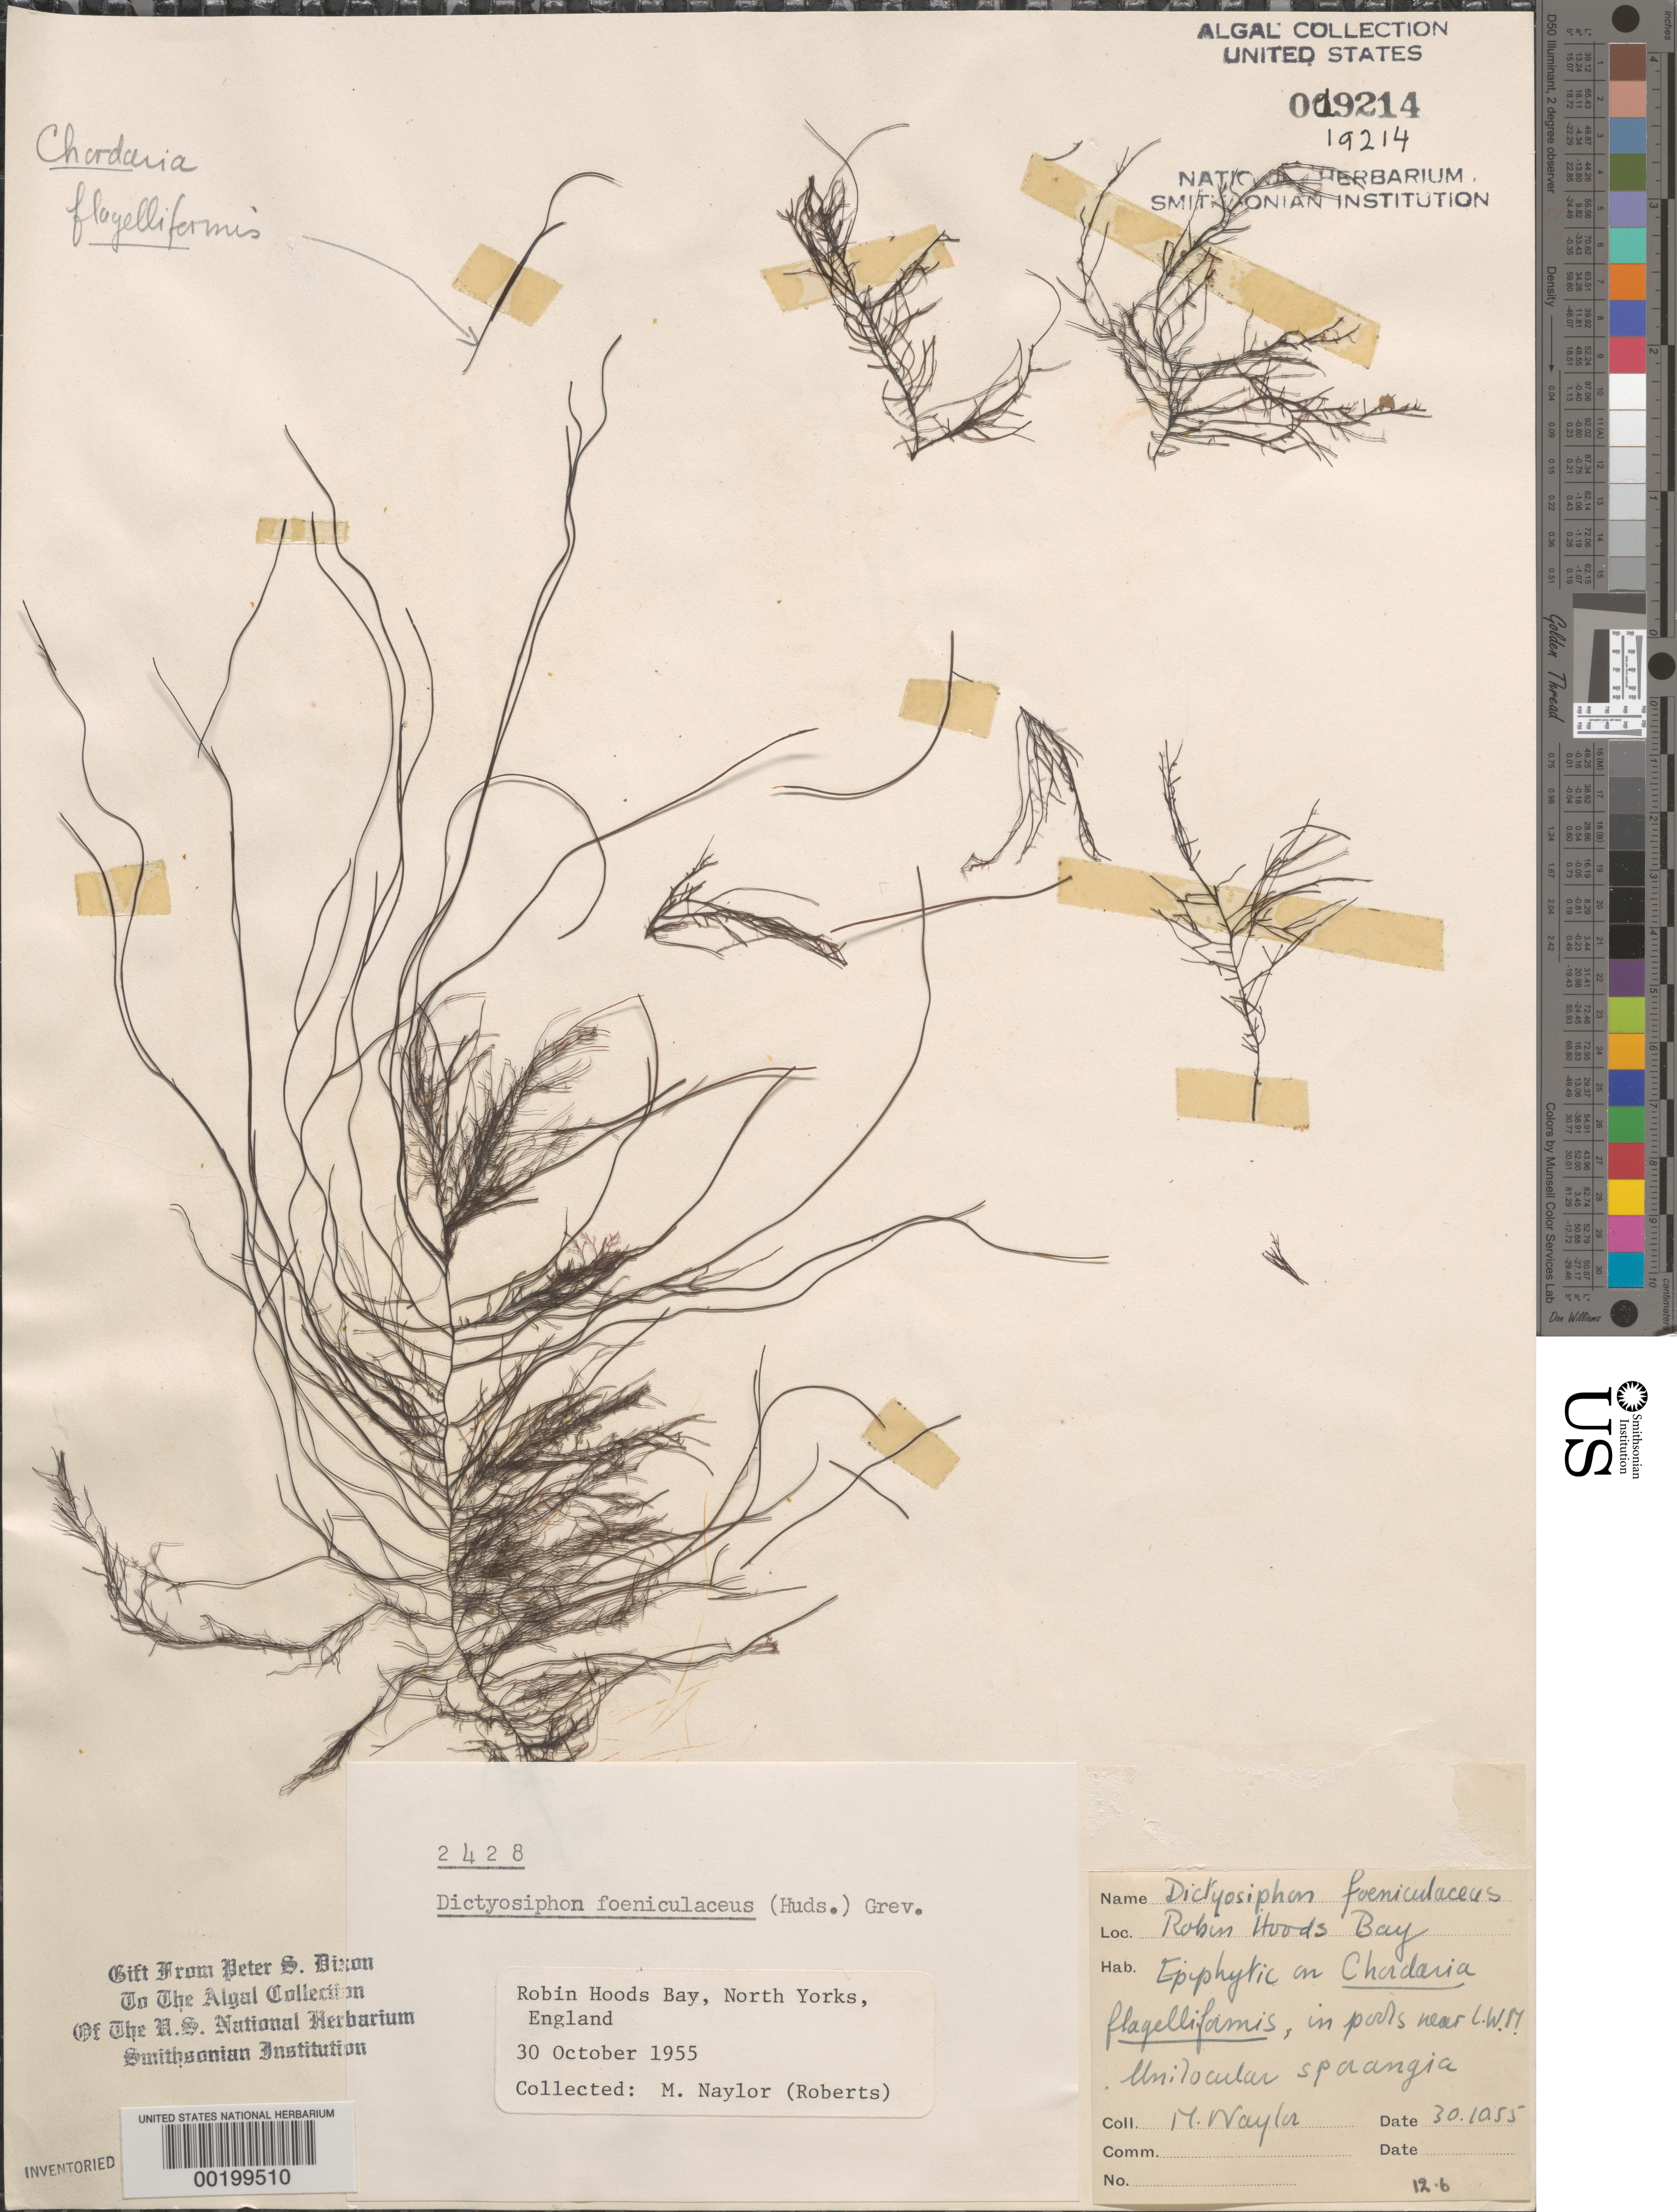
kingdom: Chromista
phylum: Ochrophyta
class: Phaeophyceae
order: Dictyosiphonales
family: Dictyosiphonaceae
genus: Dictyosiphon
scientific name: Dictyosiphon foeniculaceus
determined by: Dixon, P. S.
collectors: M. Roberts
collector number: PSD 2428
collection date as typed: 30 Oct 1955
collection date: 1955-10-30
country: United Kingdom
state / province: England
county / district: North Yorkshire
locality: Robin Hoods Bay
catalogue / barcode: US 19214